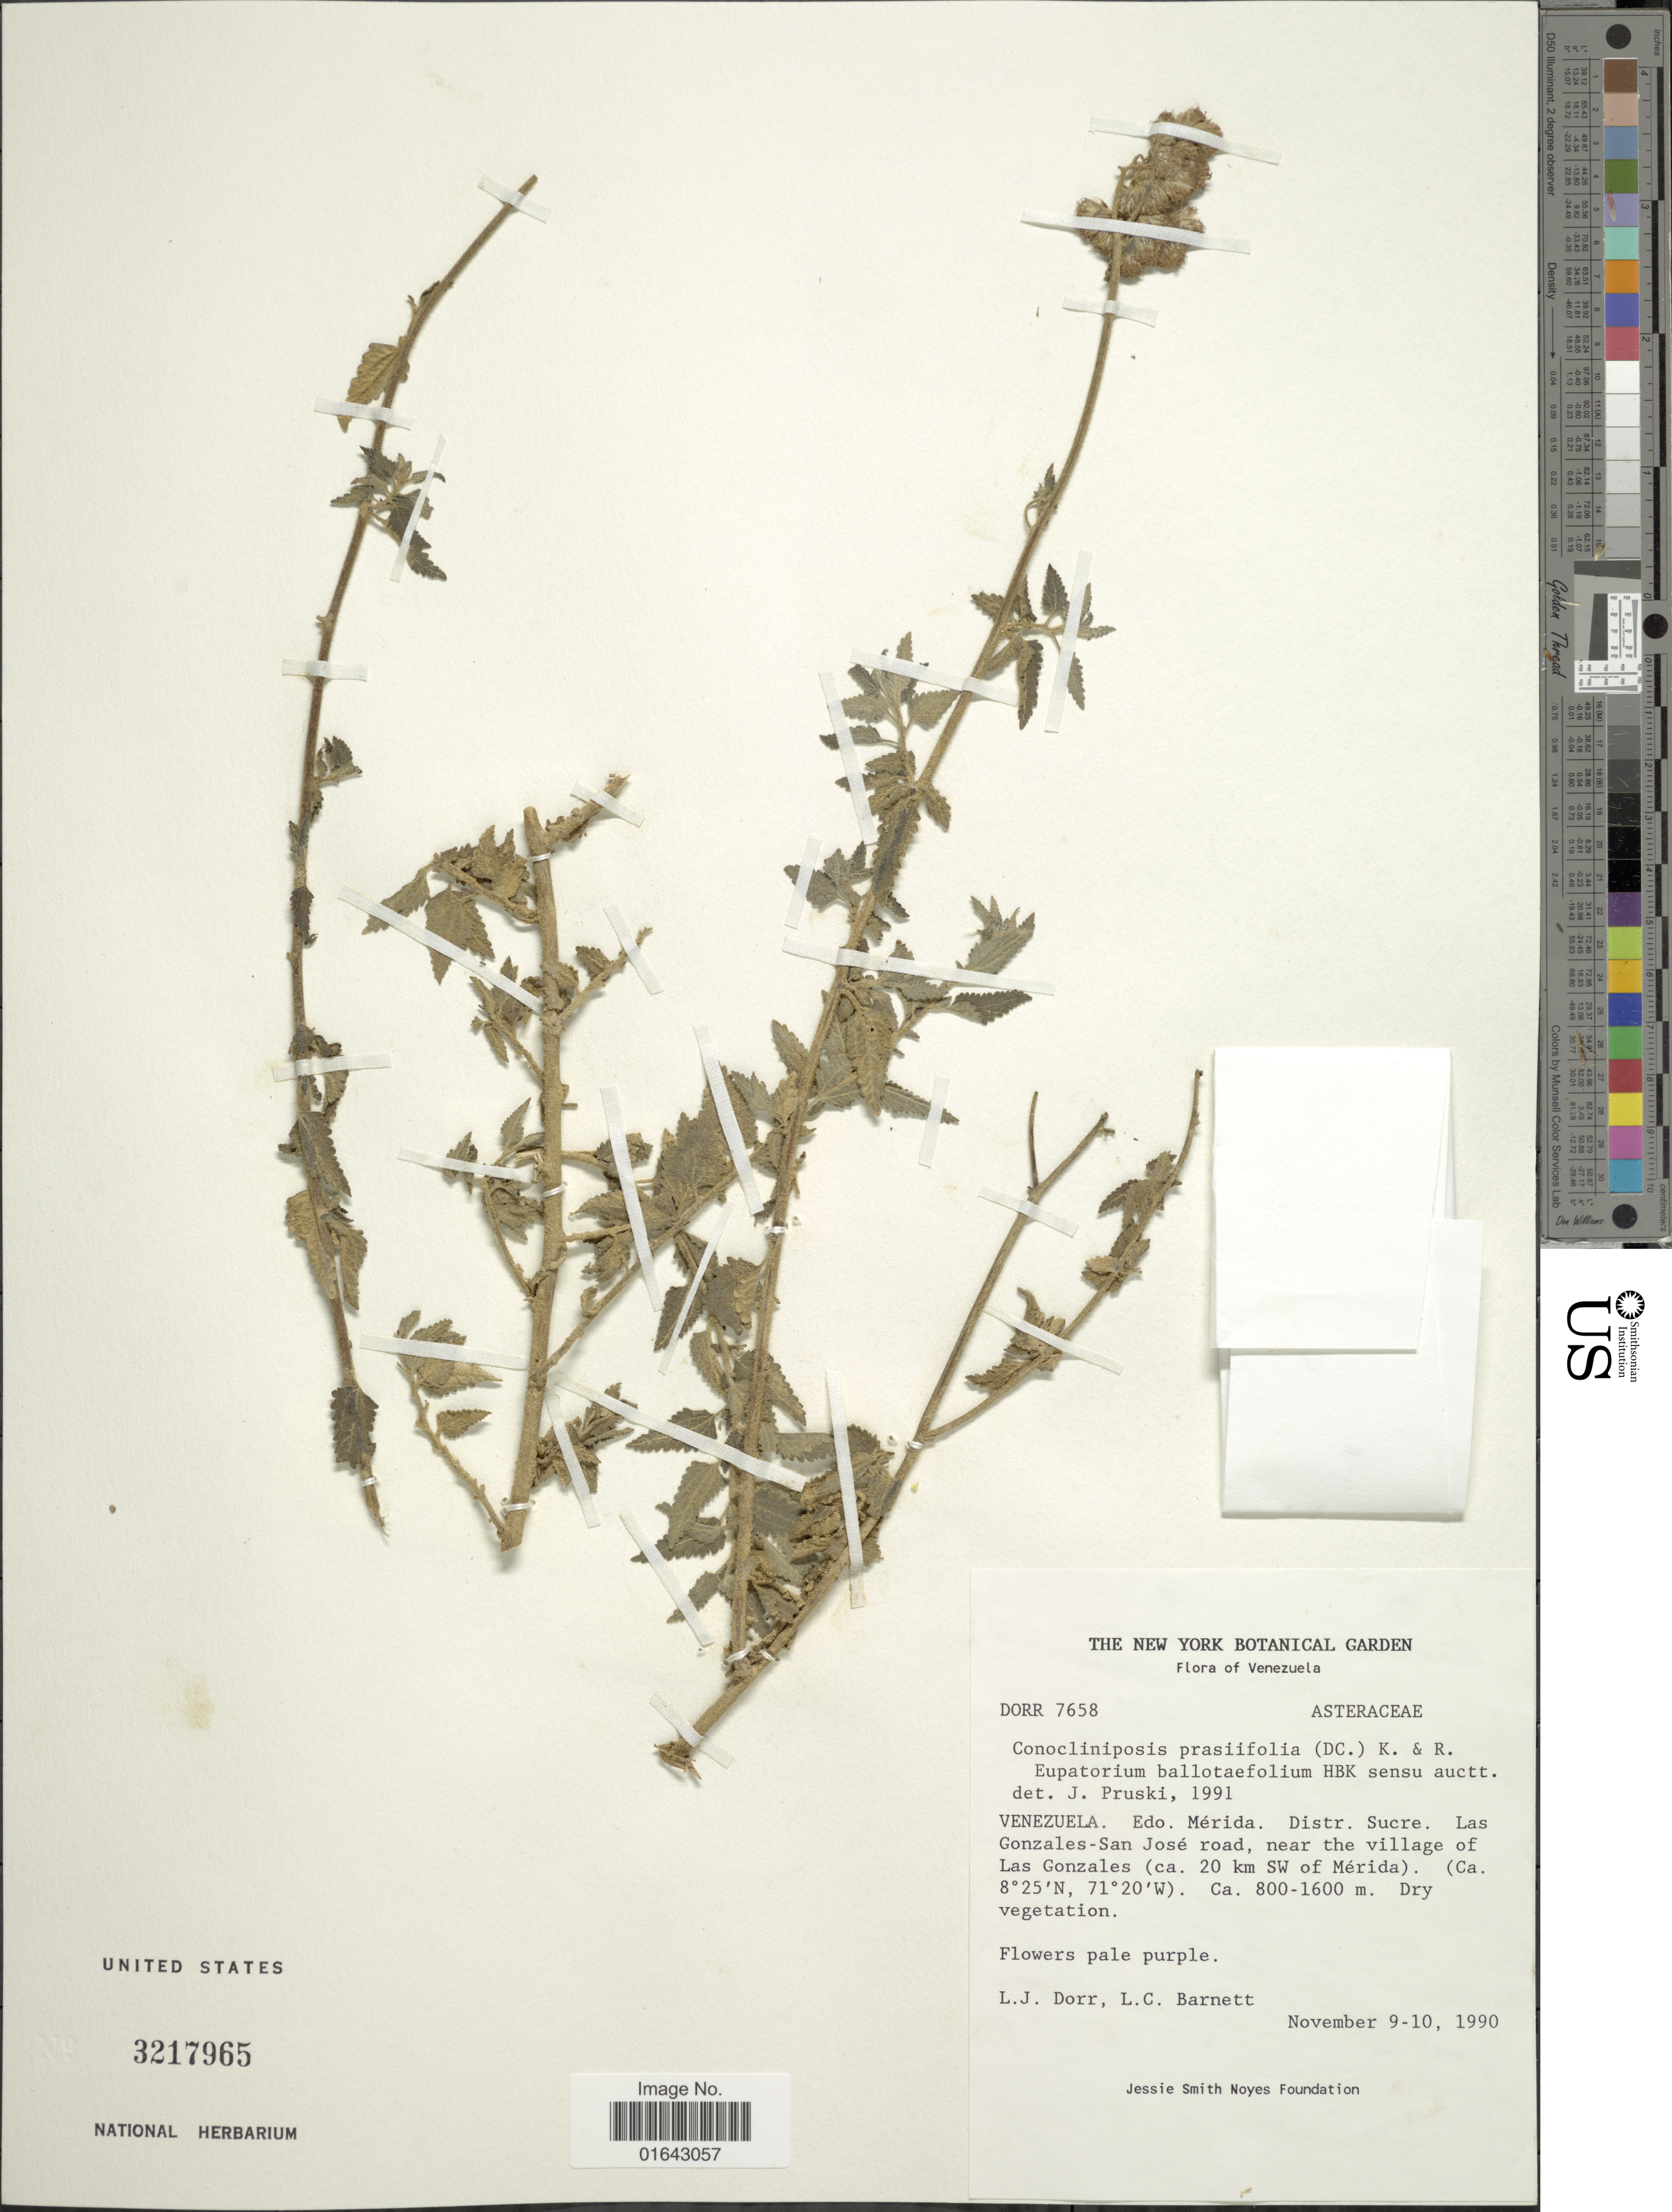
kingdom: Plantae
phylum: Tracheophyta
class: Magnoliopsida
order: Asterales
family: Asteraceae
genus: Conocliniopsis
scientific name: Conocliniopsis prasiifolia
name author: (DC.) R.M. King & H. Rob.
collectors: L. J. Dorr & L. C. Barnett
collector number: DORR 7658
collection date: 1990-11-09/1990-11-10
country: Venezuela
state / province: Mérida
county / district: Sucre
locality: Las Gonzales-San José road, near the village of Las Gonzales (ca. 20 km SW of Mérida)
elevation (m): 800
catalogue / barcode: US 3217965